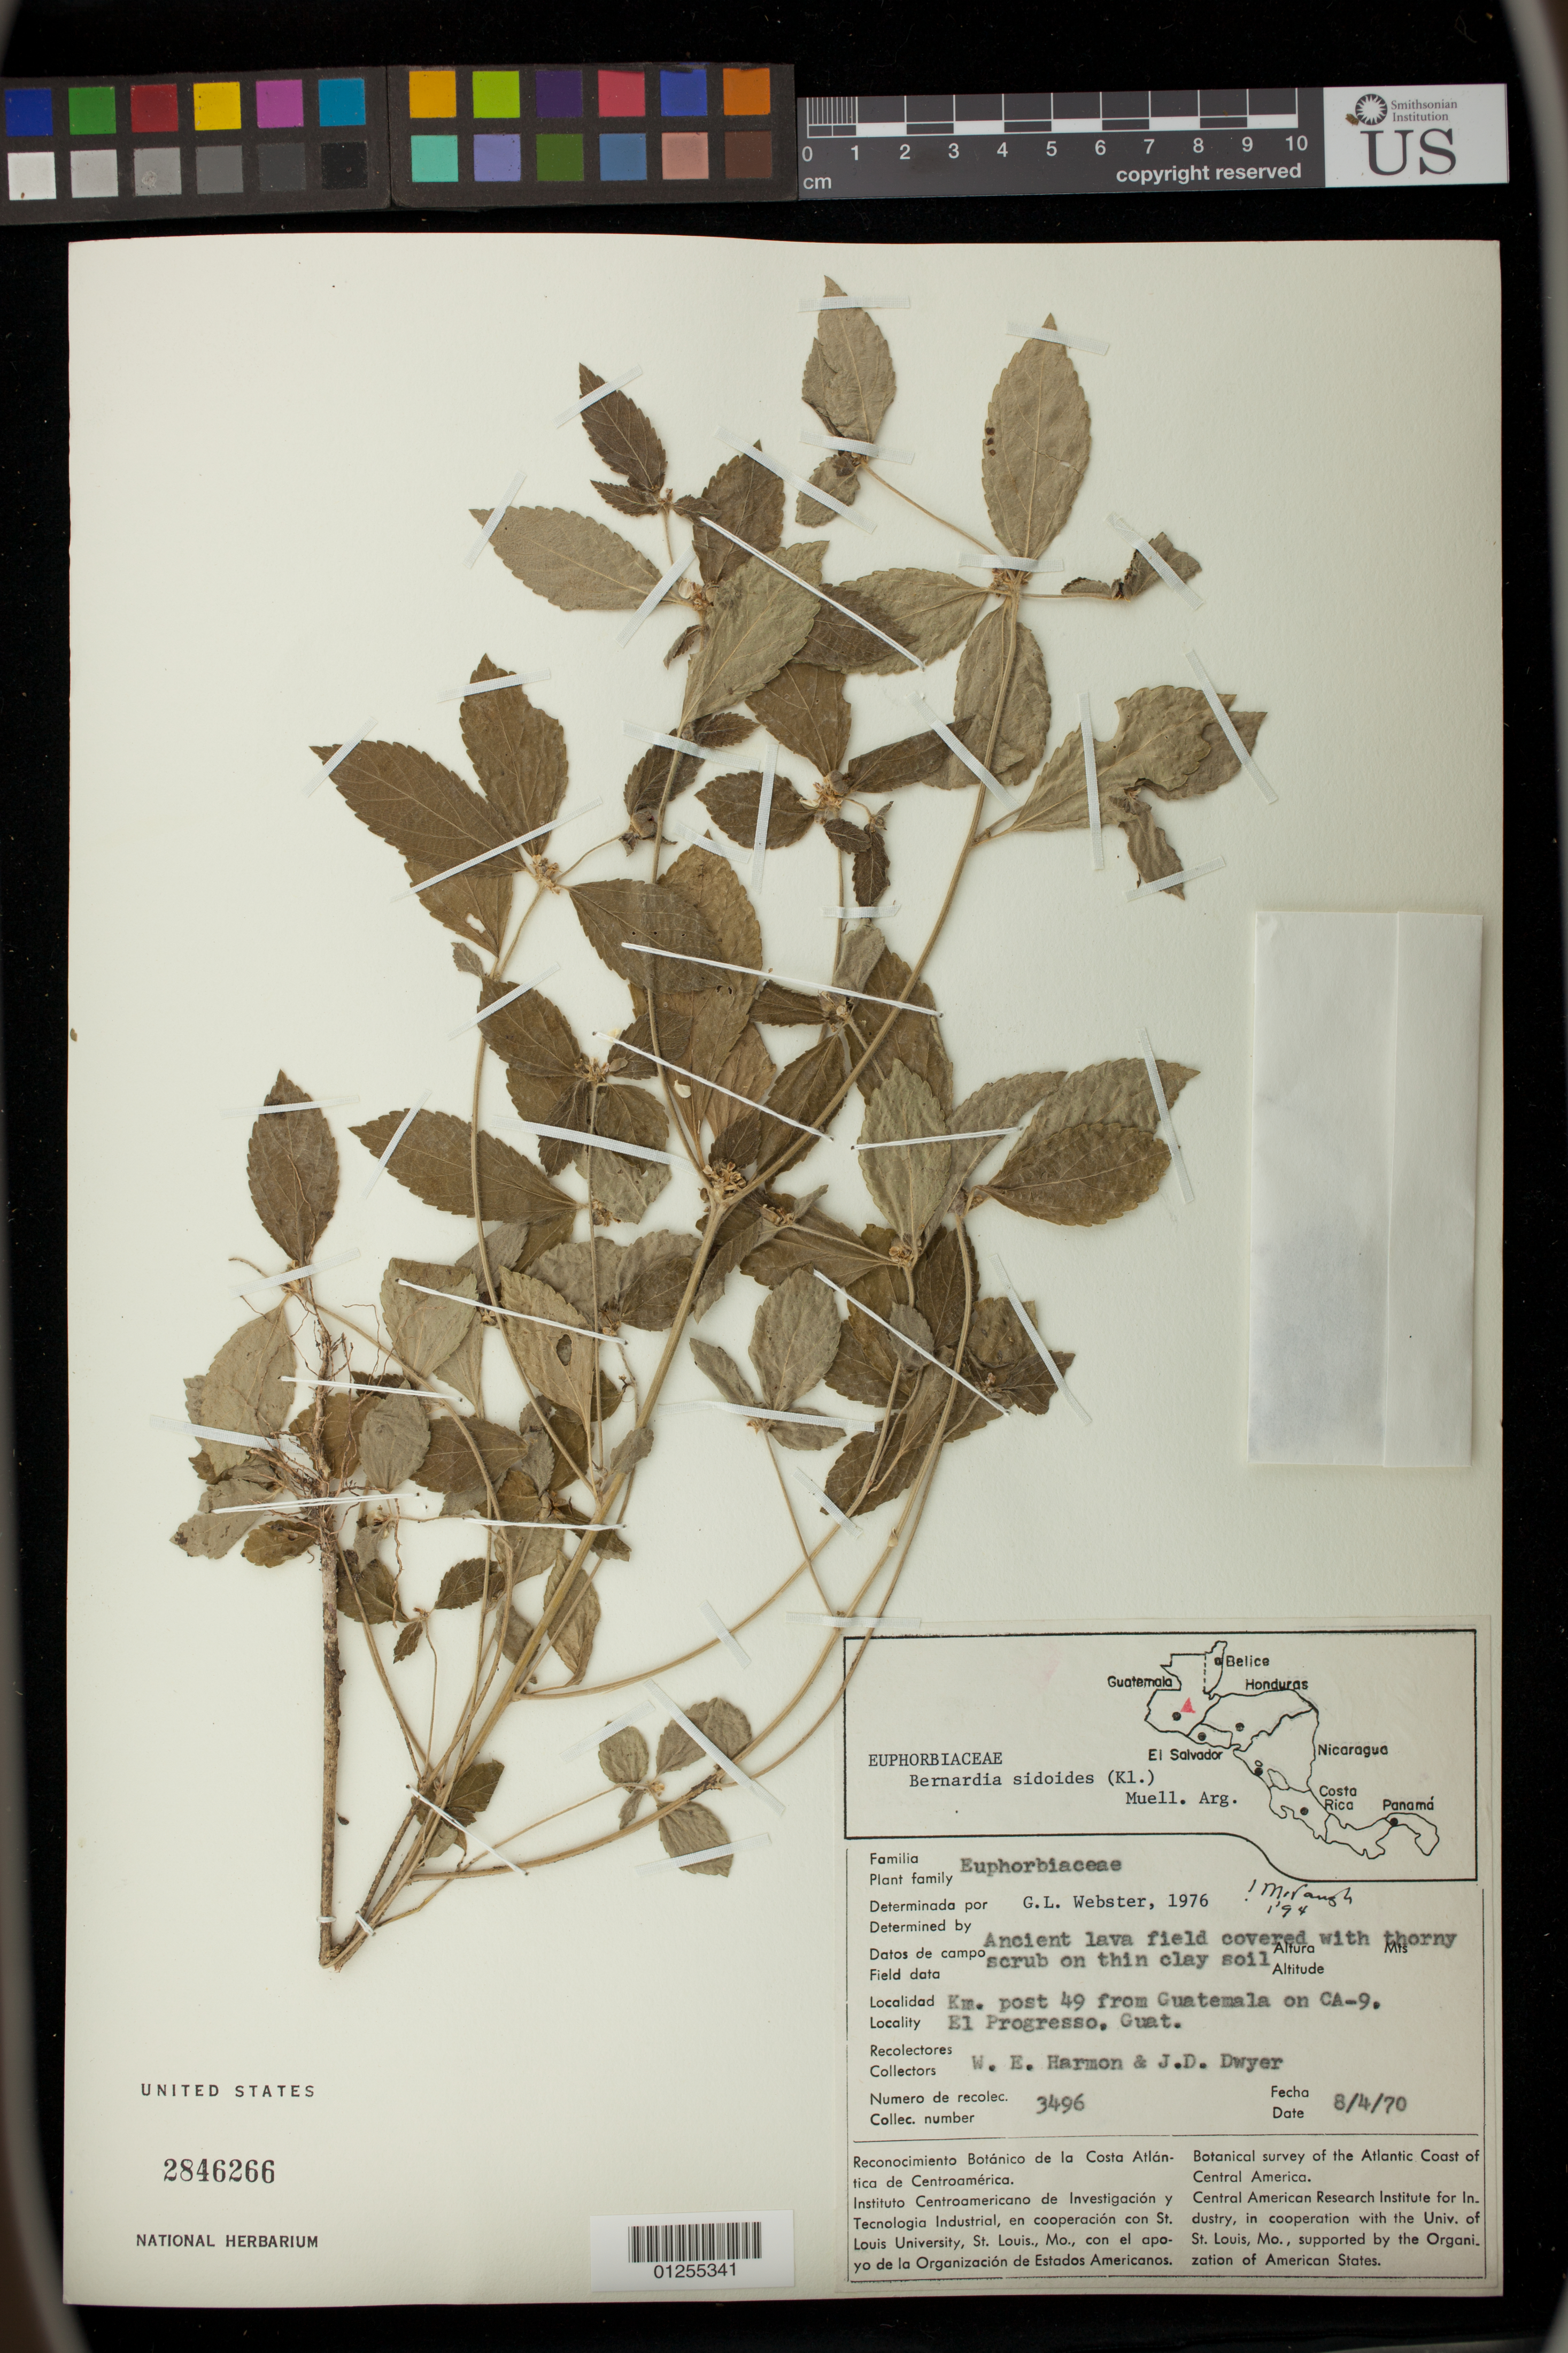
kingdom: Plantae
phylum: Tracheophyta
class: Magnoliopsida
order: Malpighiales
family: Euphorbiaceae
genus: Bernardia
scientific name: Bernardia sidoides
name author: (Klotzsch) Müll. Arg.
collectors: W. E. Harmon & J. D. Dwyer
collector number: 3496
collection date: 1970-04-08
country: Guatemala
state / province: El Progreso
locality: Km. post 49 from Guatemala on CA-9.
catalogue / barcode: US 2846266